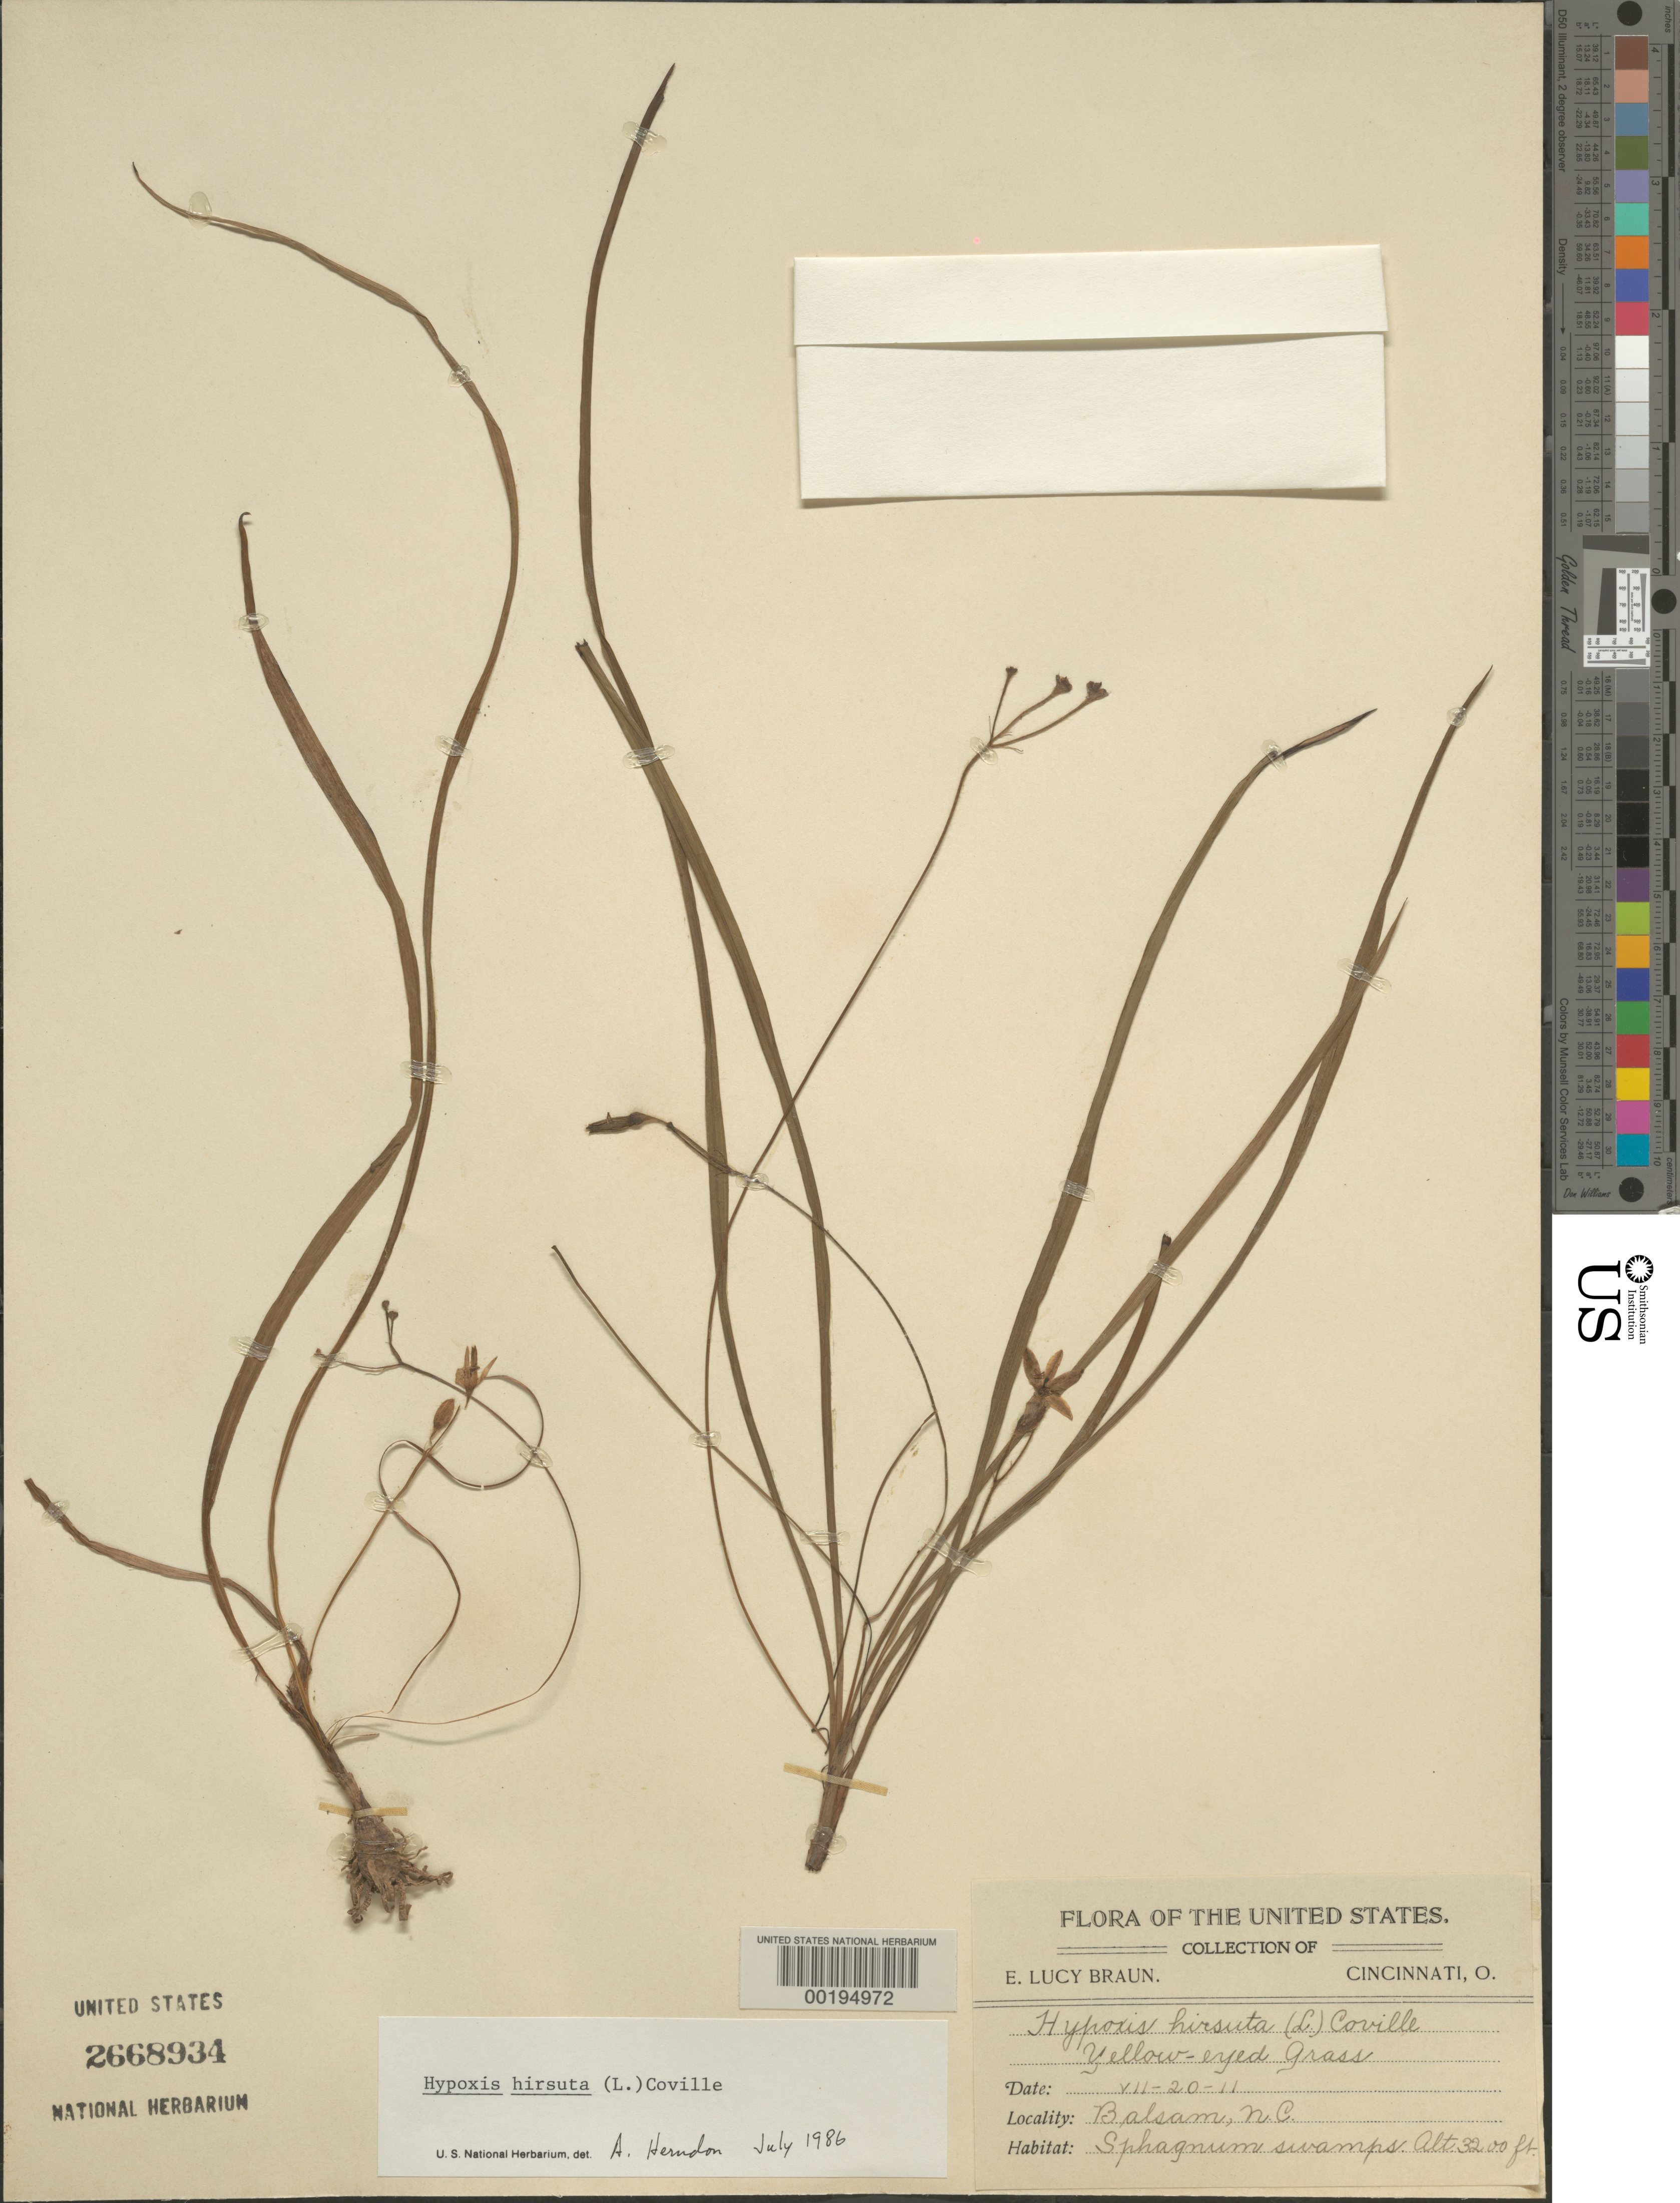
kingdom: Plantae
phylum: Tracheophyta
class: Liliopsida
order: Asparagales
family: Hypoxidaceae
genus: Hypoxis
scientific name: Hypoxis hirsuta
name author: (L.) Coville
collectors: E. L. Braun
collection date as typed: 20 Nov 1911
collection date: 1911-11-20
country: United States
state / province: North Carolina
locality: Balsam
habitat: Sphagnum swamps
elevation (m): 975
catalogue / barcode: US 2668934